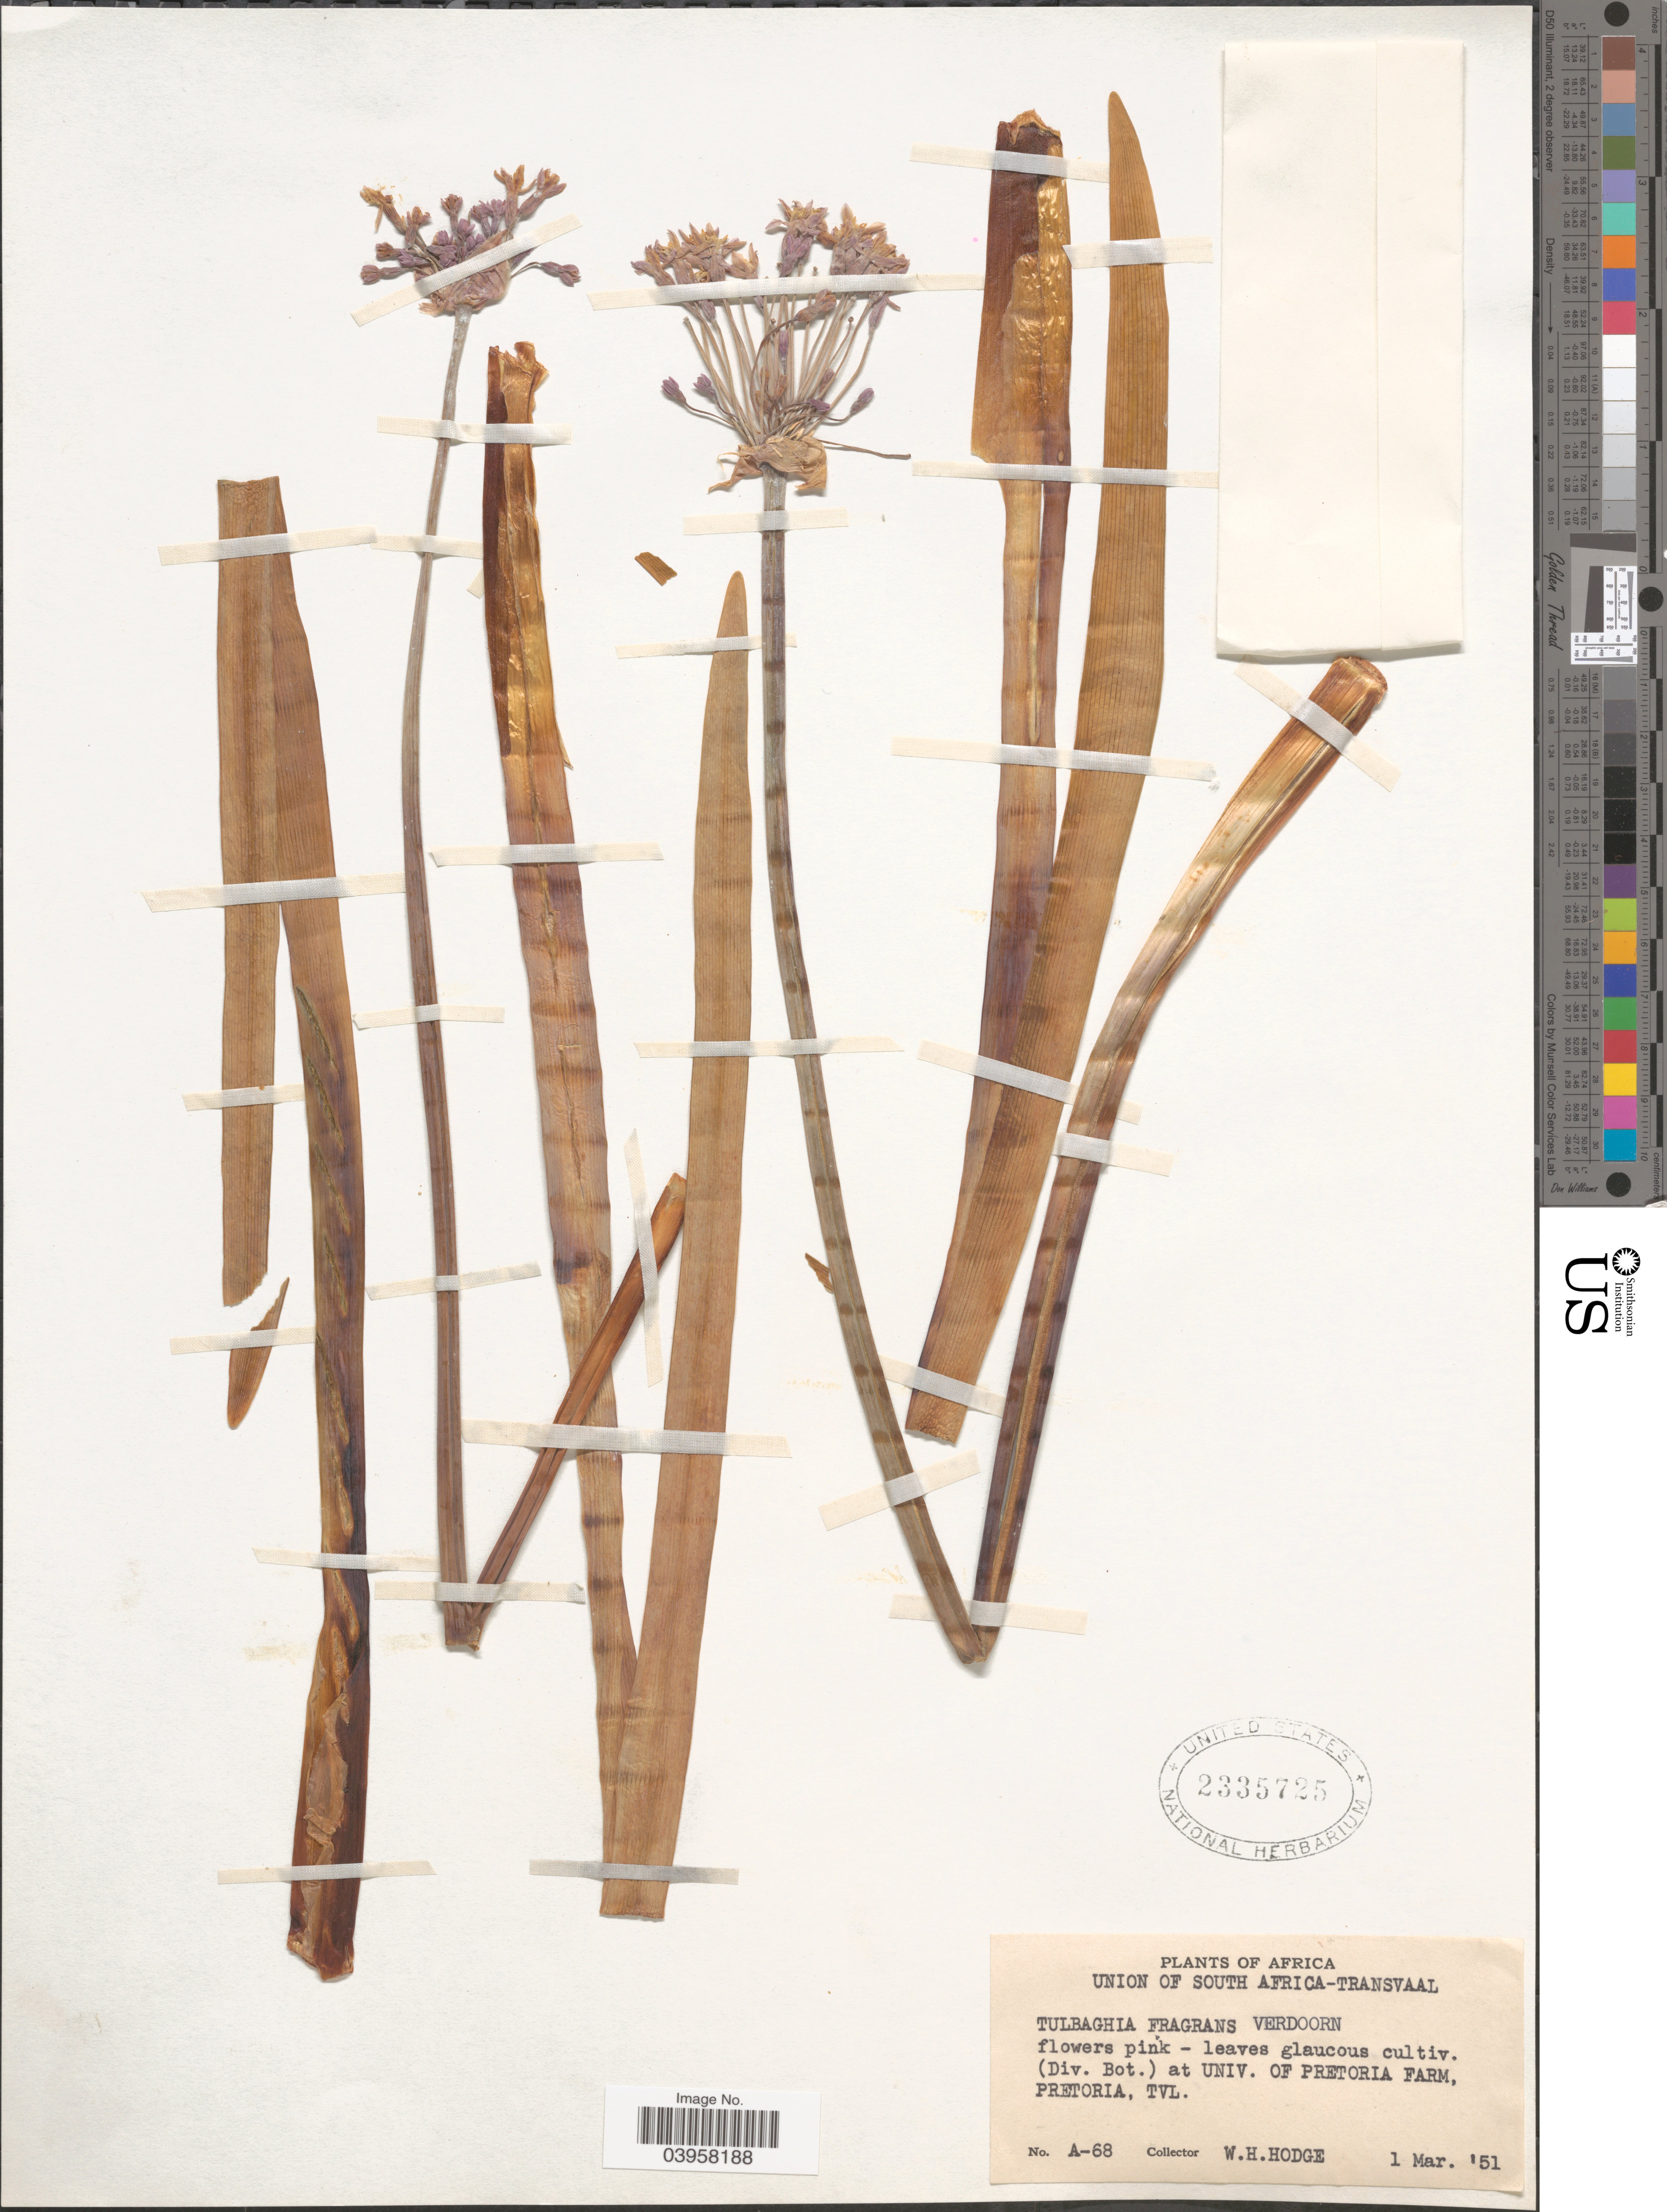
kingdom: Plantae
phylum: Tracheophyta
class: Liliopsida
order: Asparagales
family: Amaryllidaceae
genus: Tulbaghia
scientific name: Tulbaghia fragrans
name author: Verd.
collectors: W. Hodge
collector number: A-68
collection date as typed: Transcribed d/m/y: 1/3/51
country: South Africa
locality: (Div. Bot.) at Univ. of Pretoria Farm, Pretoria,TVL.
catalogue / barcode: US 2335725